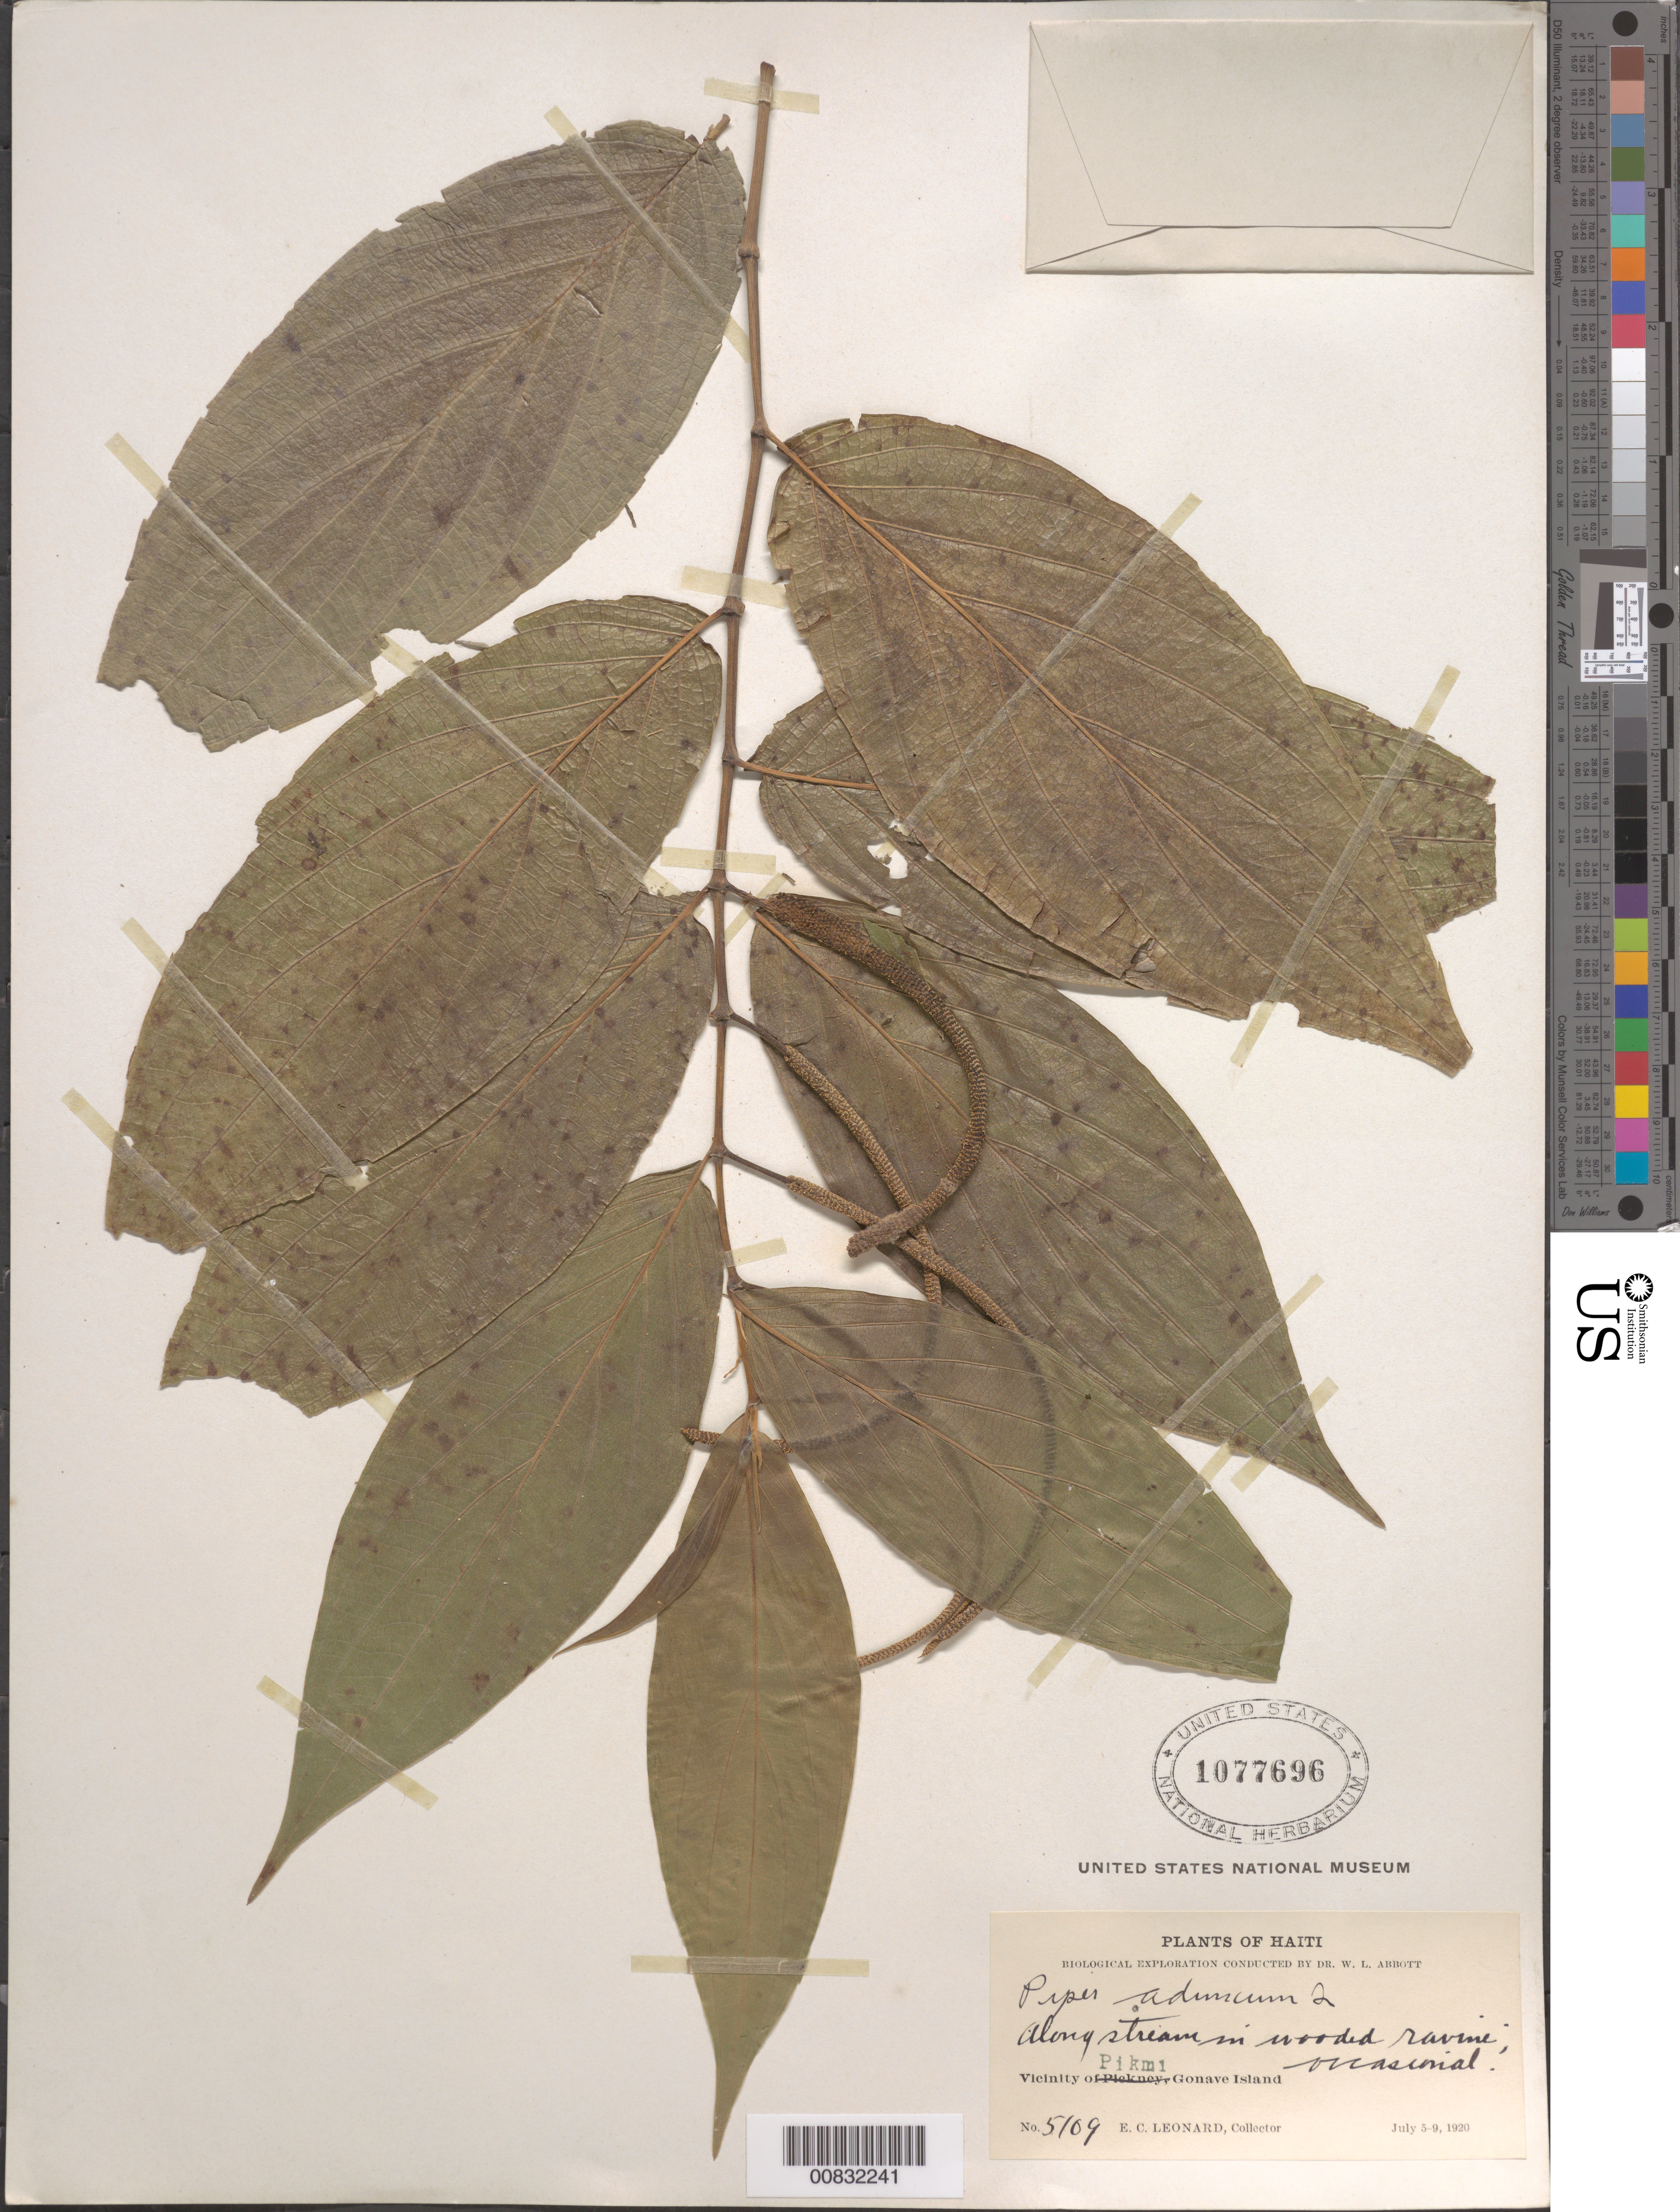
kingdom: Plantae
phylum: Tracheophyta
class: Magnoliopsida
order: Piperales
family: Piperaceae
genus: Piper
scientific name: Piper aduncum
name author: L.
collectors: E. C. Leonard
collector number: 5109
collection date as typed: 05 Jul 1920 to 09 Jul 1920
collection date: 1920-07-05/1920-07-09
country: Haiti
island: Gonave I.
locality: Vicinity of Pikmi, Gonave Island.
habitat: Along stream in wooded ravine.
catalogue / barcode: US 1077696